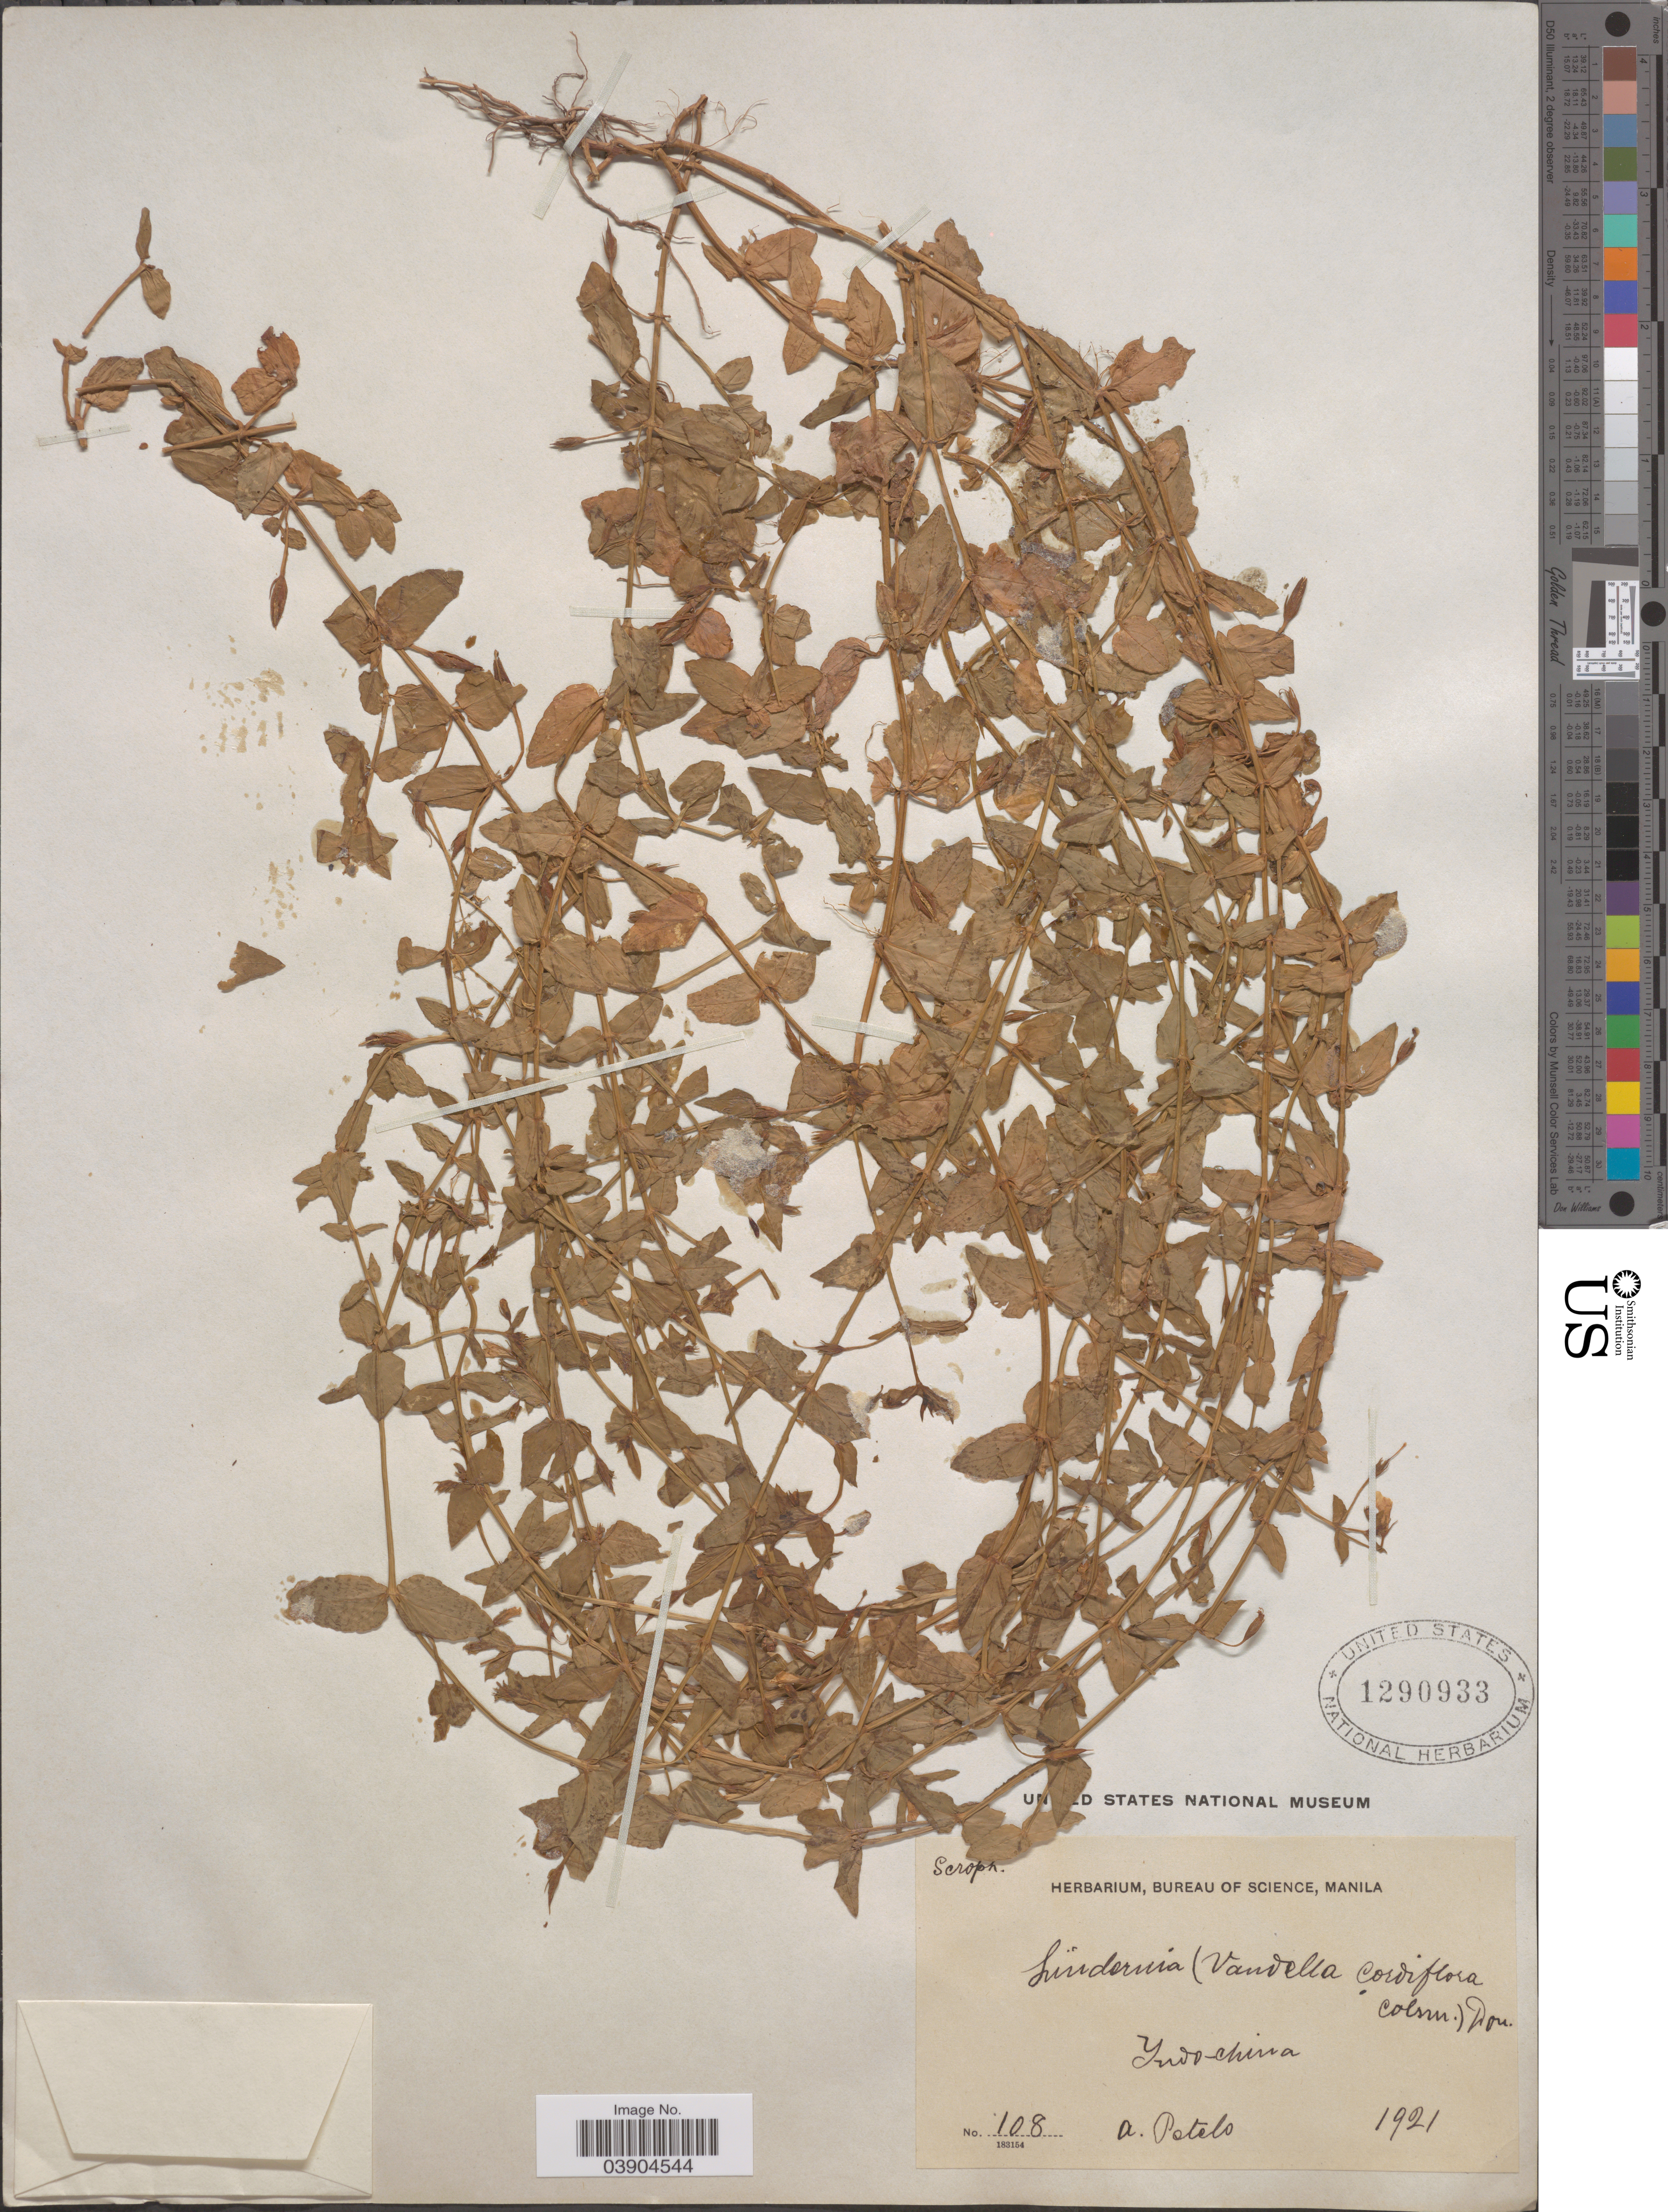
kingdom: Plantae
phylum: Tracheophyta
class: Magnoliopsida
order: Lamiales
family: Linderniaceae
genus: Lindernia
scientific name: Lindernia cordifolia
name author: (Colsm.) Merr.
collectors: A. Potelo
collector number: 108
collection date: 1921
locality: Indo-China.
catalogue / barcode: US 1290933